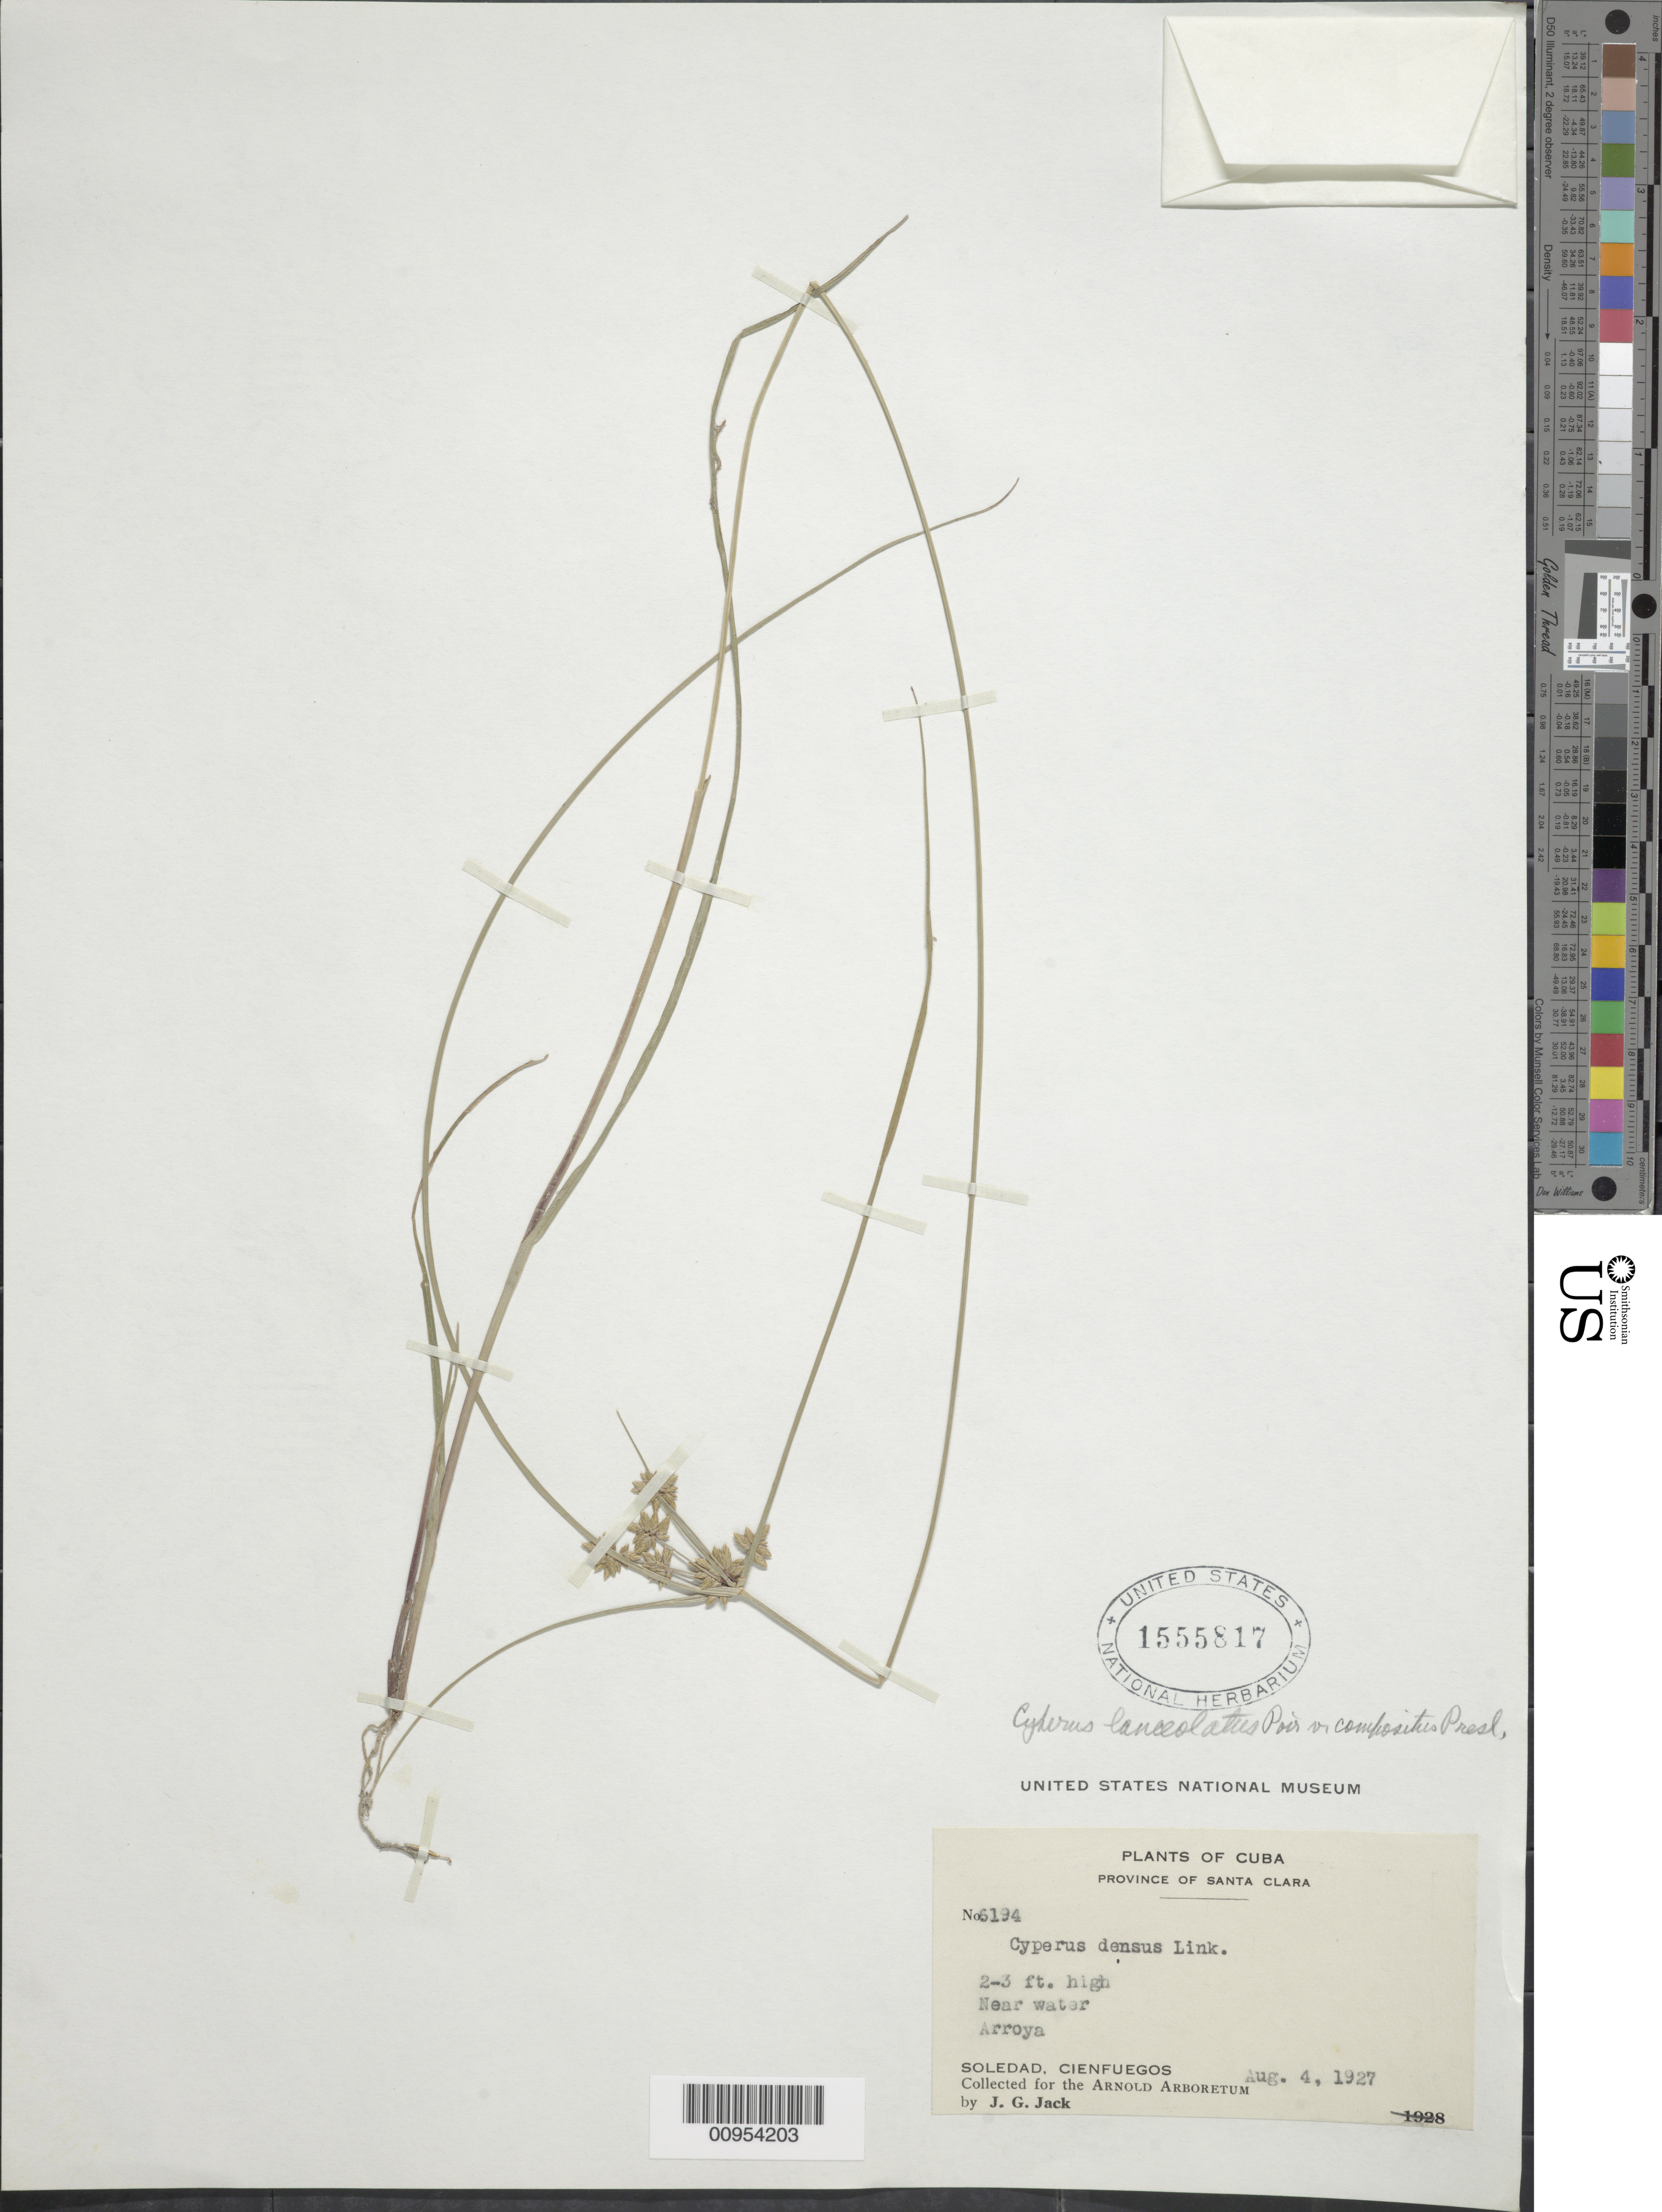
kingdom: Plantae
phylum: Tracheophyta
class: Liliopsida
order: Poales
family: Cyperaceae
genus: Cyperus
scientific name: Cyperus lanceolatus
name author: Poir.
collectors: J. G. Jack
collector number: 6194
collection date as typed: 04 Aug 1927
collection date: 1927-08-04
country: Cuba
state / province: Cienfuegos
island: Cuba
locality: Arroyo, Soledad, Cienfuegos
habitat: Near water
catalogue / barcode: US 1555817